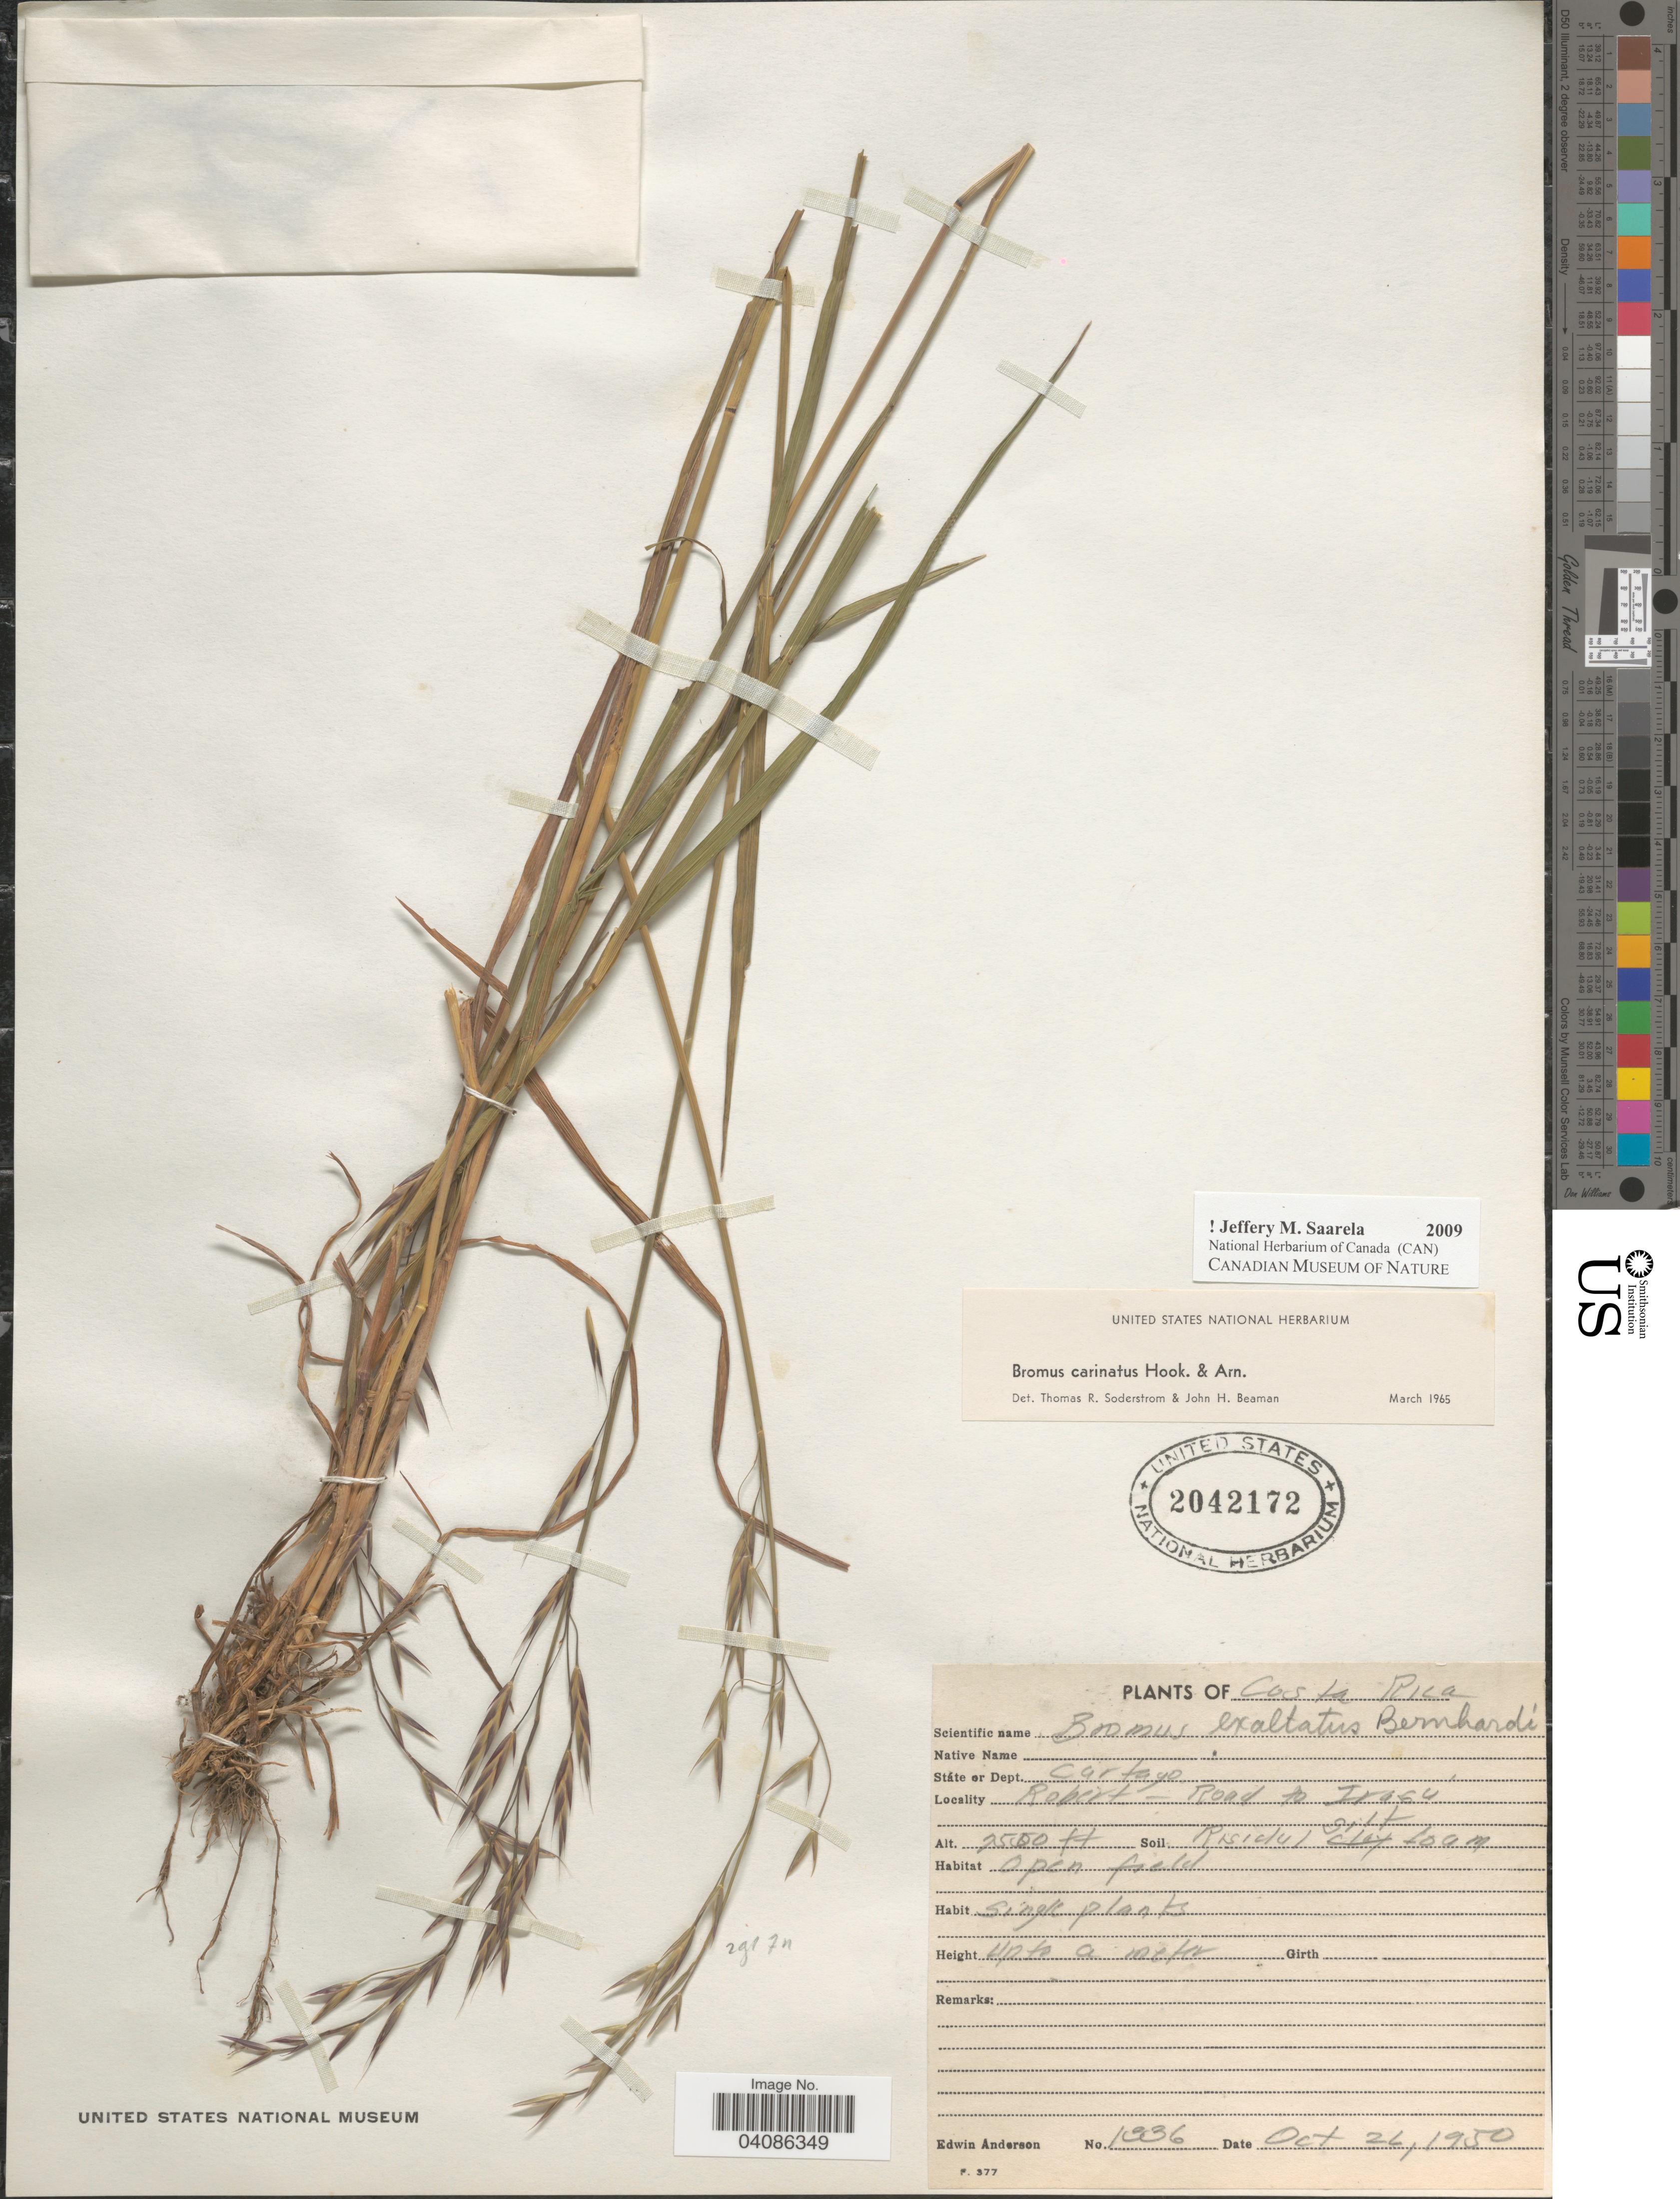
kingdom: Plantae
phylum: Tracheophyta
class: Liliopsida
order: Poales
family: Poaceae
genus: Bromus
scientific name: Bromus carinatus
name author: Hook. & Arn.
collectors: E. Anderson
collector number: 1336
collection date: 1950-10-26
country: Costa Rica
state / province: Cartago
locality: Robert-Road to Irazú.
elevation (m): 762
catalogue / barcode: US 2042172